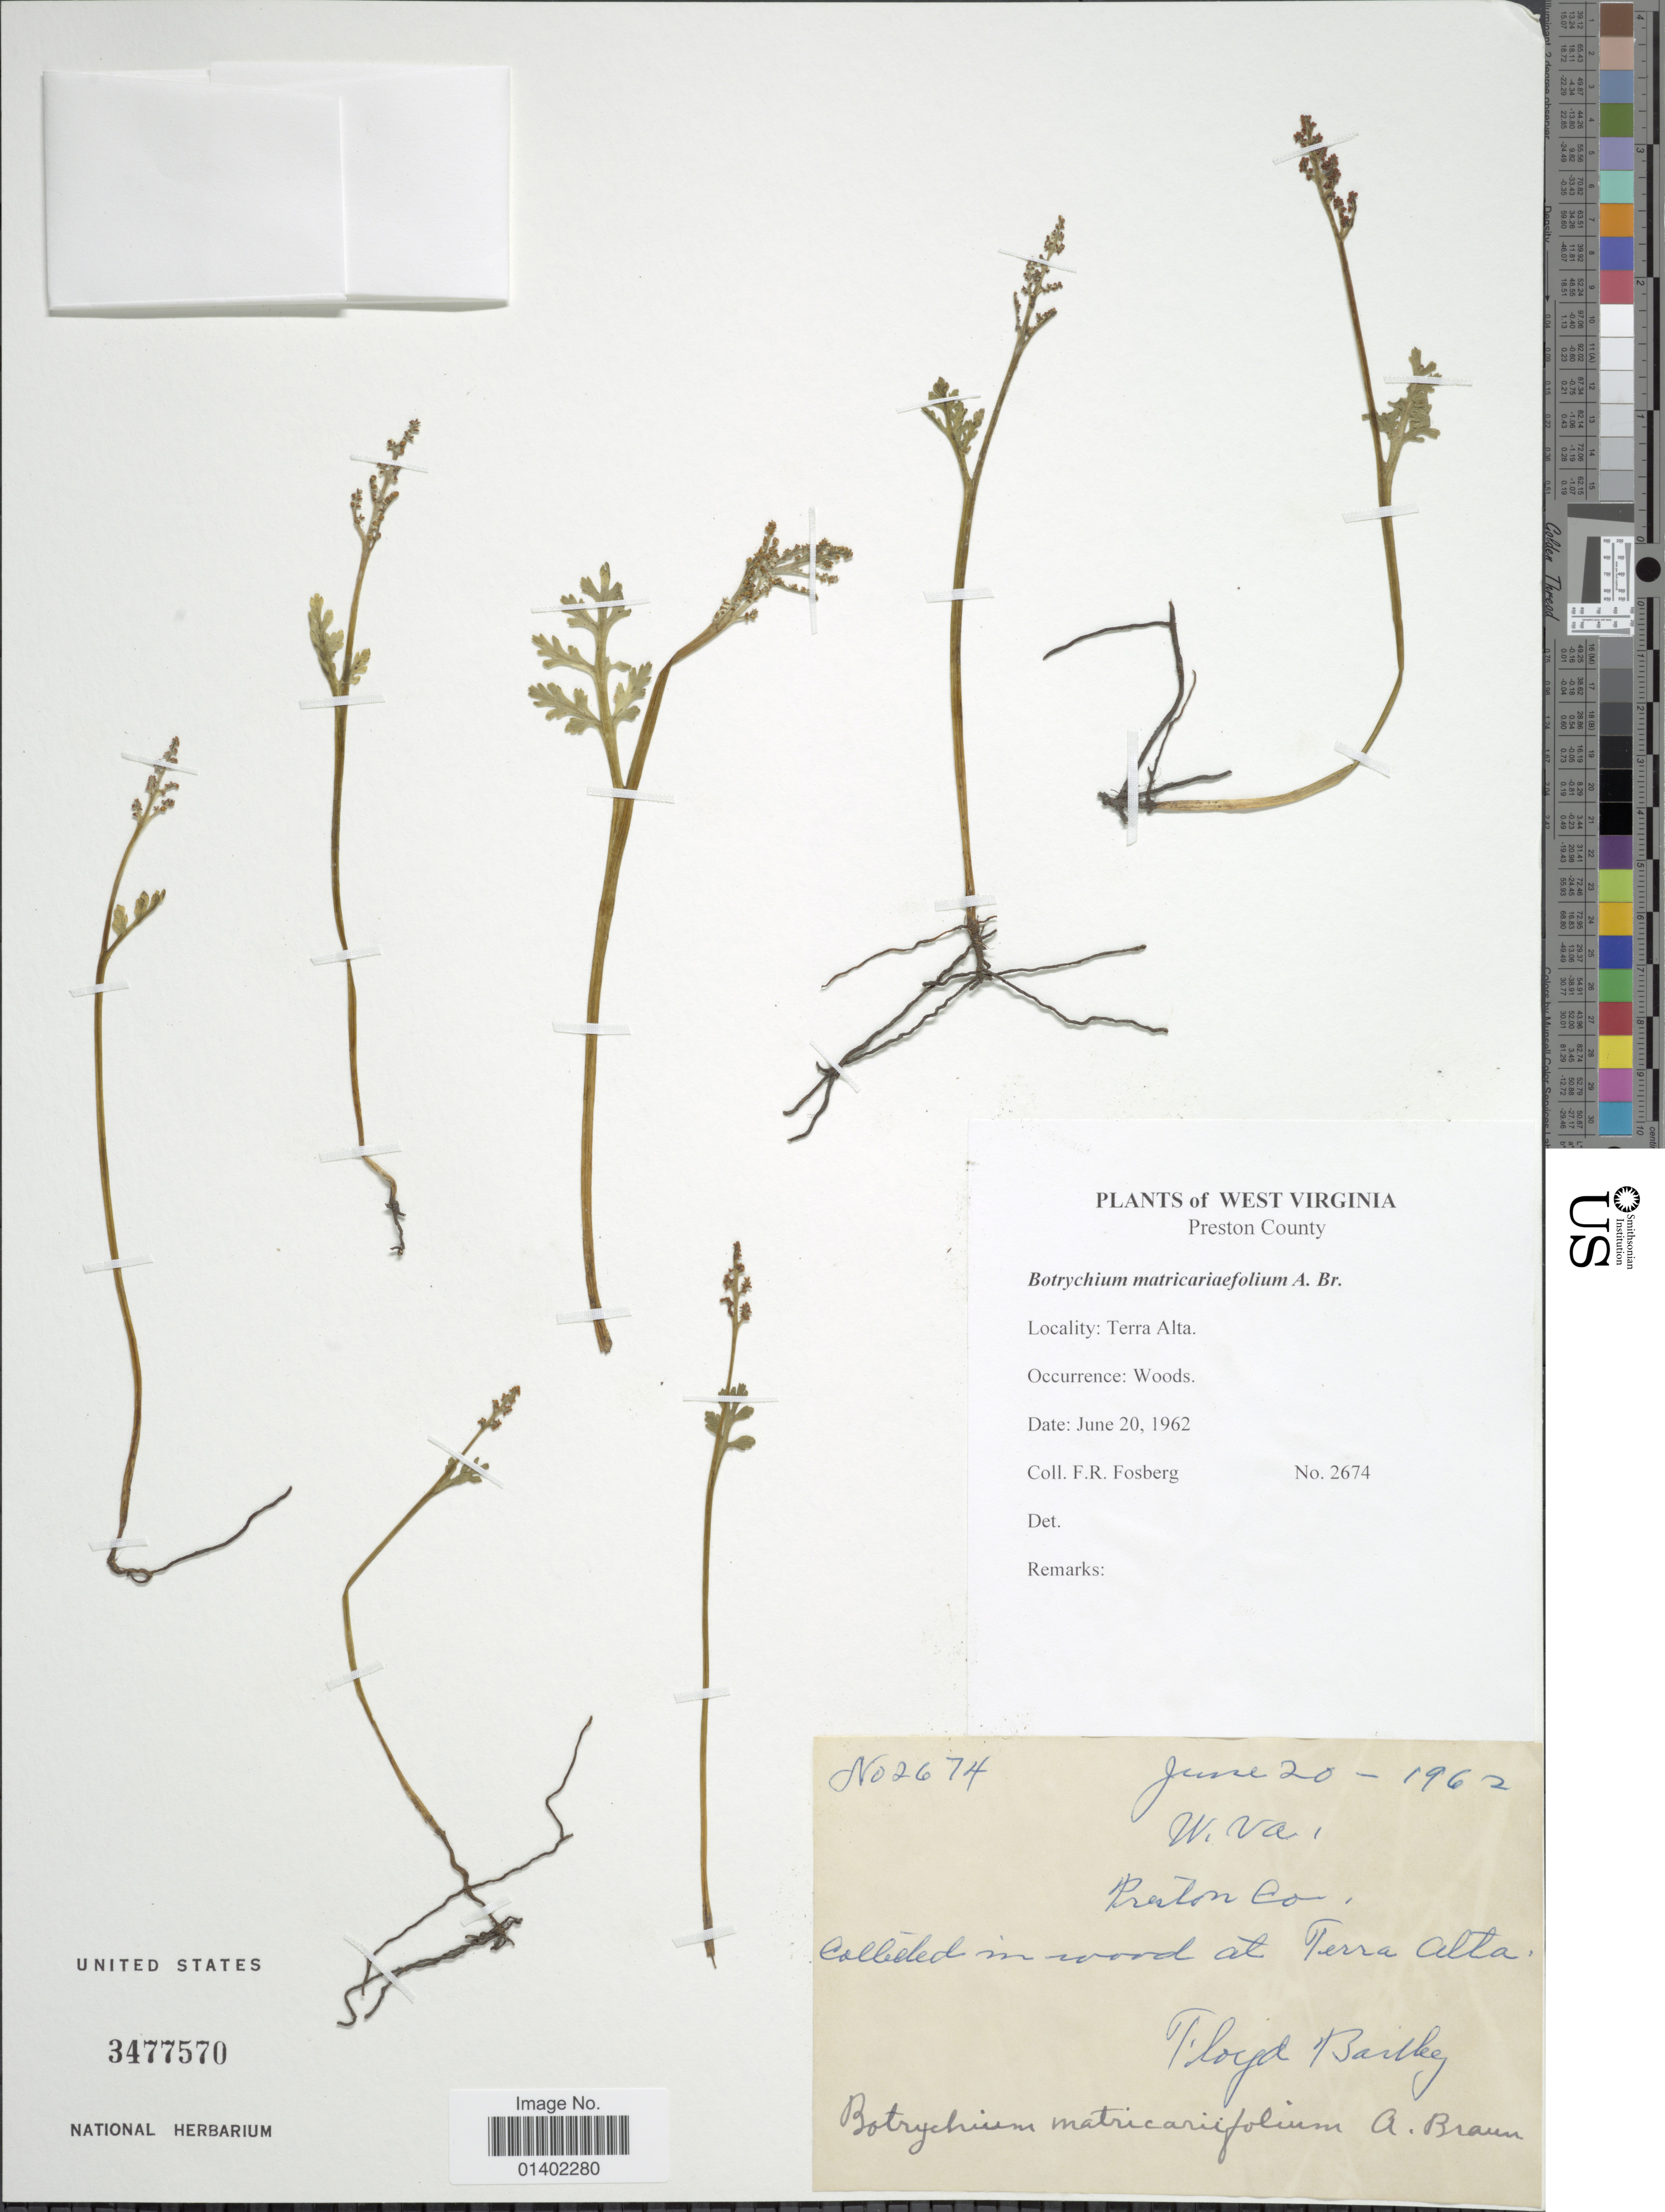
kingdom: Plantae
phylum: Tracheophyta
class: Polypodiopsida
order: Ophioglossales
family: Ophioglossaceae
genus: Botrychium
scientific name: Botrychium matricariifolium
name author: (A. Braun ex Dowell) A. Braun ex Koch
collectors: F. R. Fosberg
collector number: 2674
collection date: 1962-06-20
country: United States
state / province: West Virginia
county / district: Preston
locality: Preston County, Terra Alta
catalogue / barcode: US 3477570